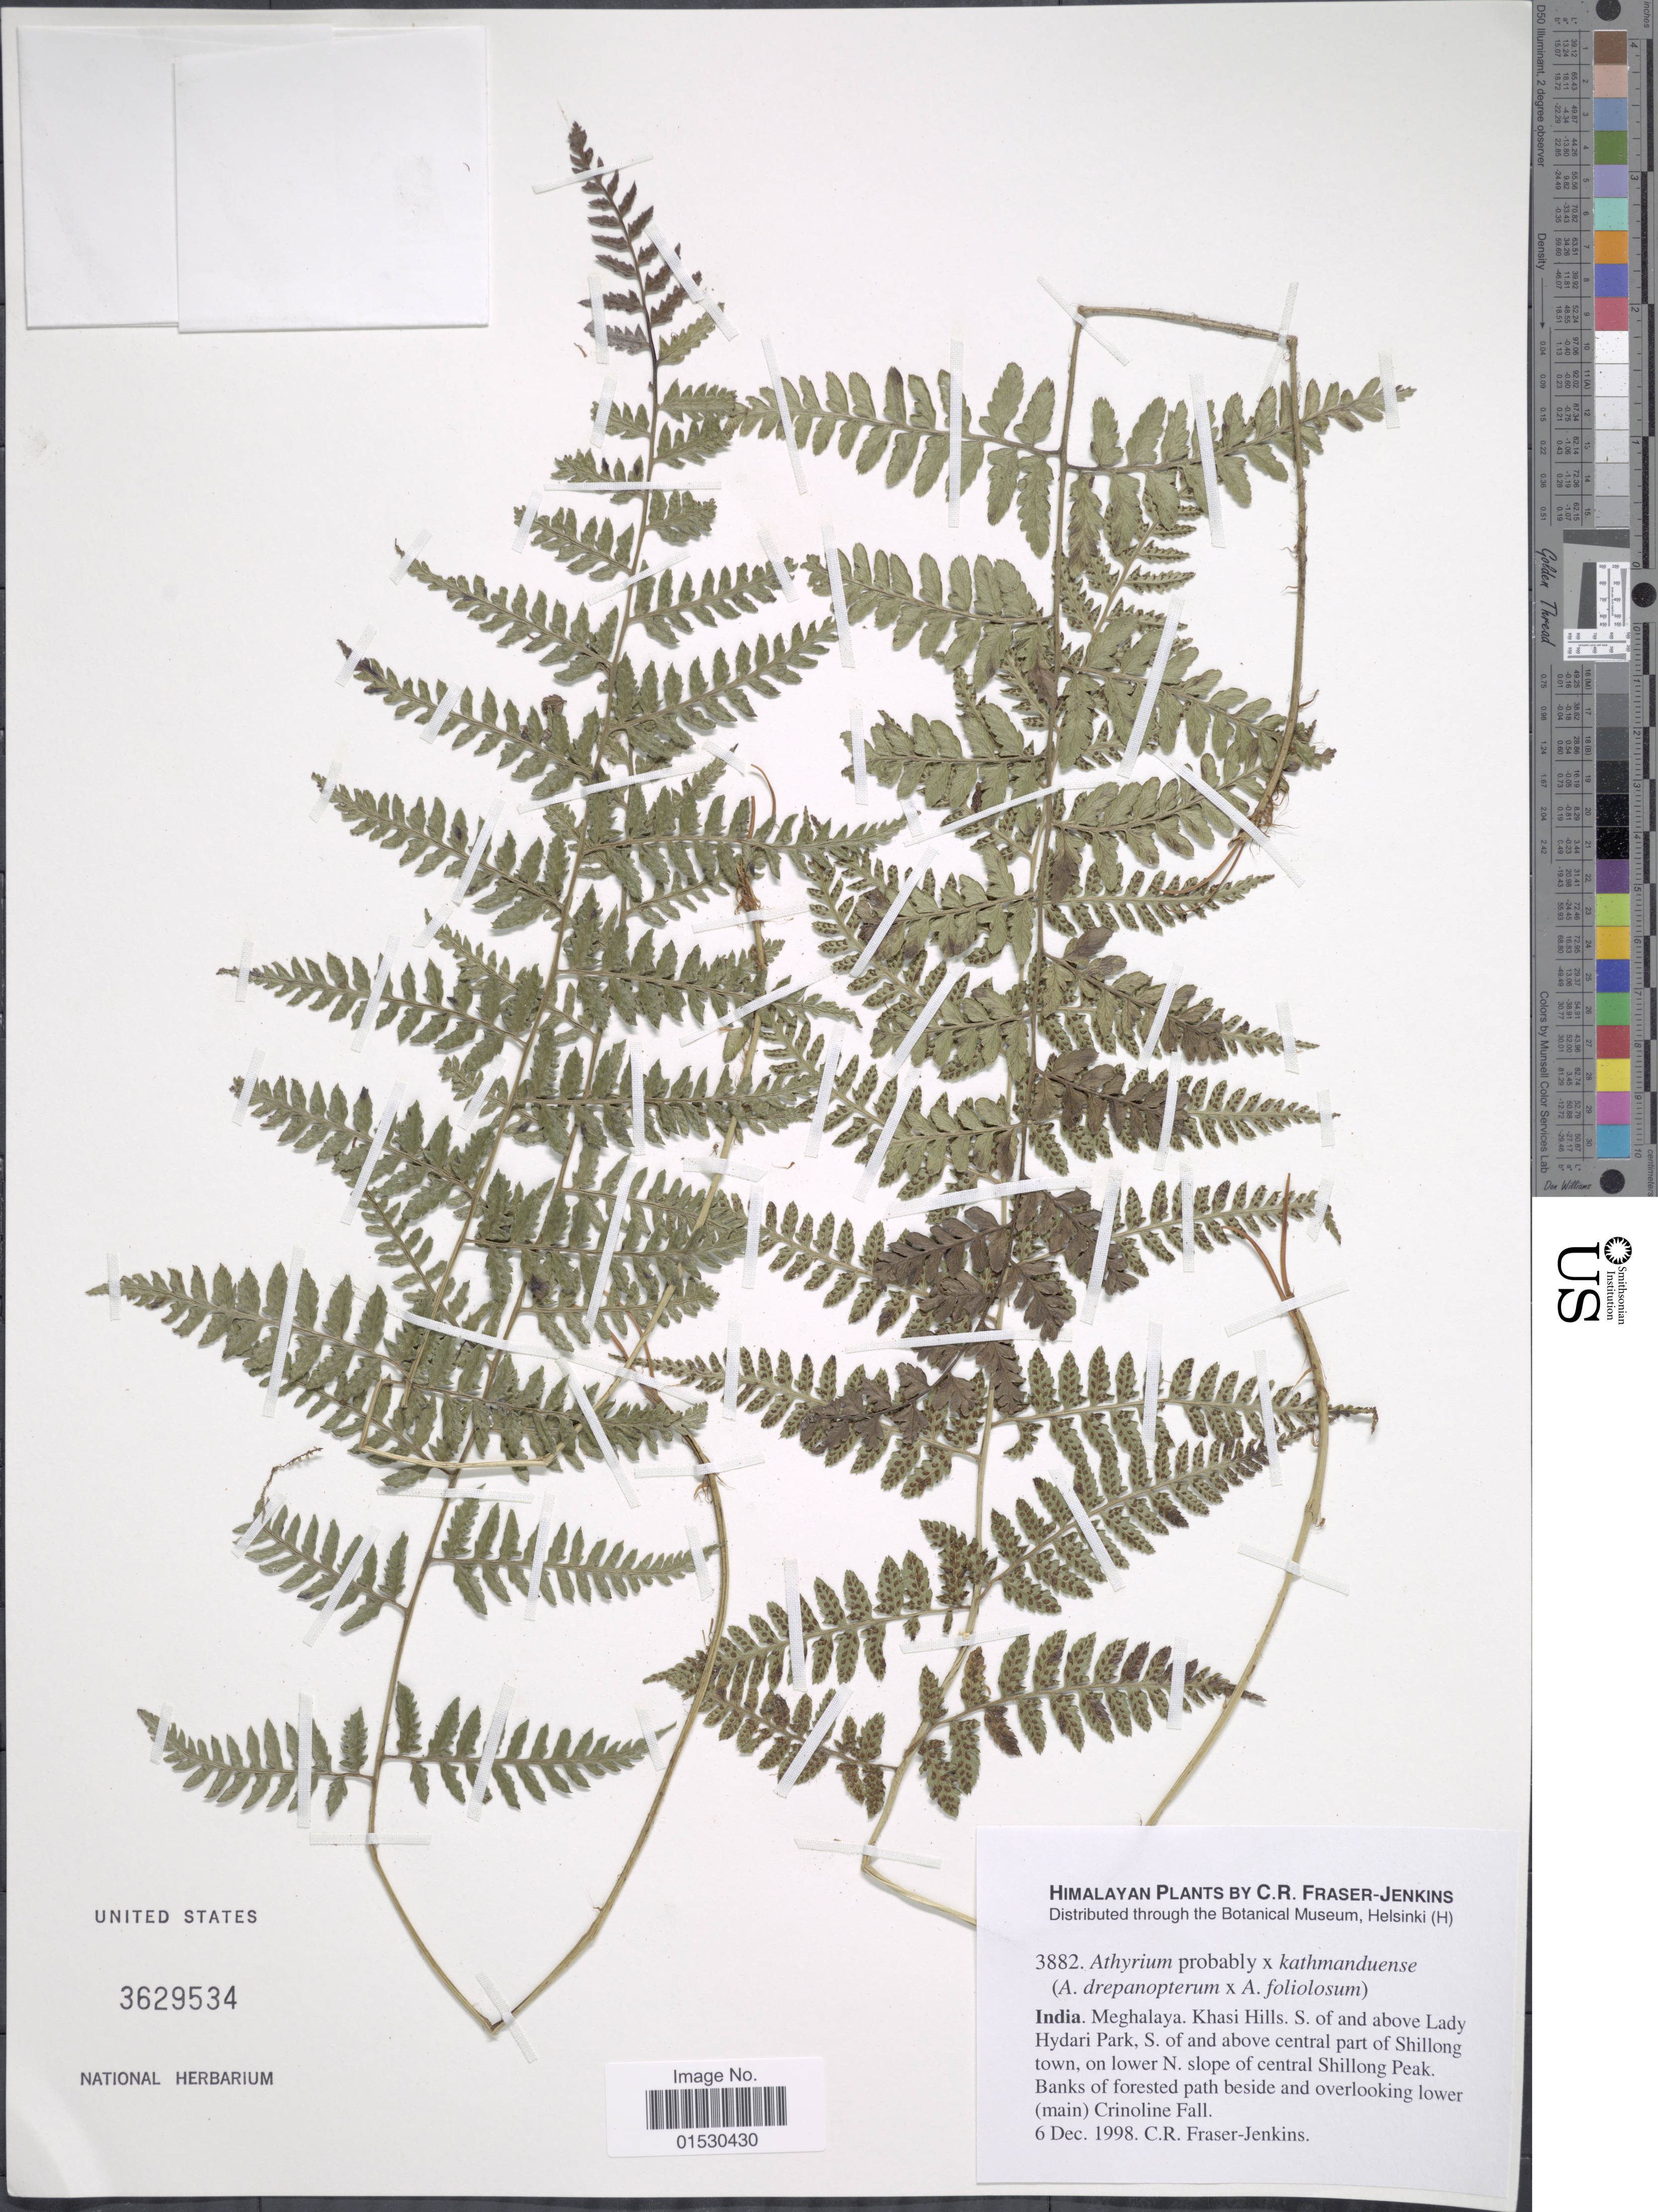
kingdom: Plantae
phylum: Tracheophyta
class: Polypodiopsida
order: Polypodiales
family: Athyriaceae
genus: Athyrium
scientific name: Athyrium x kathmanduense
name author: Fraser-Jenk.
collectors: C. R. Fraser-Jenkins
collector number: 3882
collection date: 1998-12-06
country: India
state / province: Meghalaya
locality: Khasi Hills. S. of and above Lady Hydari Park, S. of and above central part of Shillong town, on lower N. slope of central Shillong Peak. Banks of forested path beside and overlooking lower (main) Crinoline Fall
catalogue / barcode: US 3629534